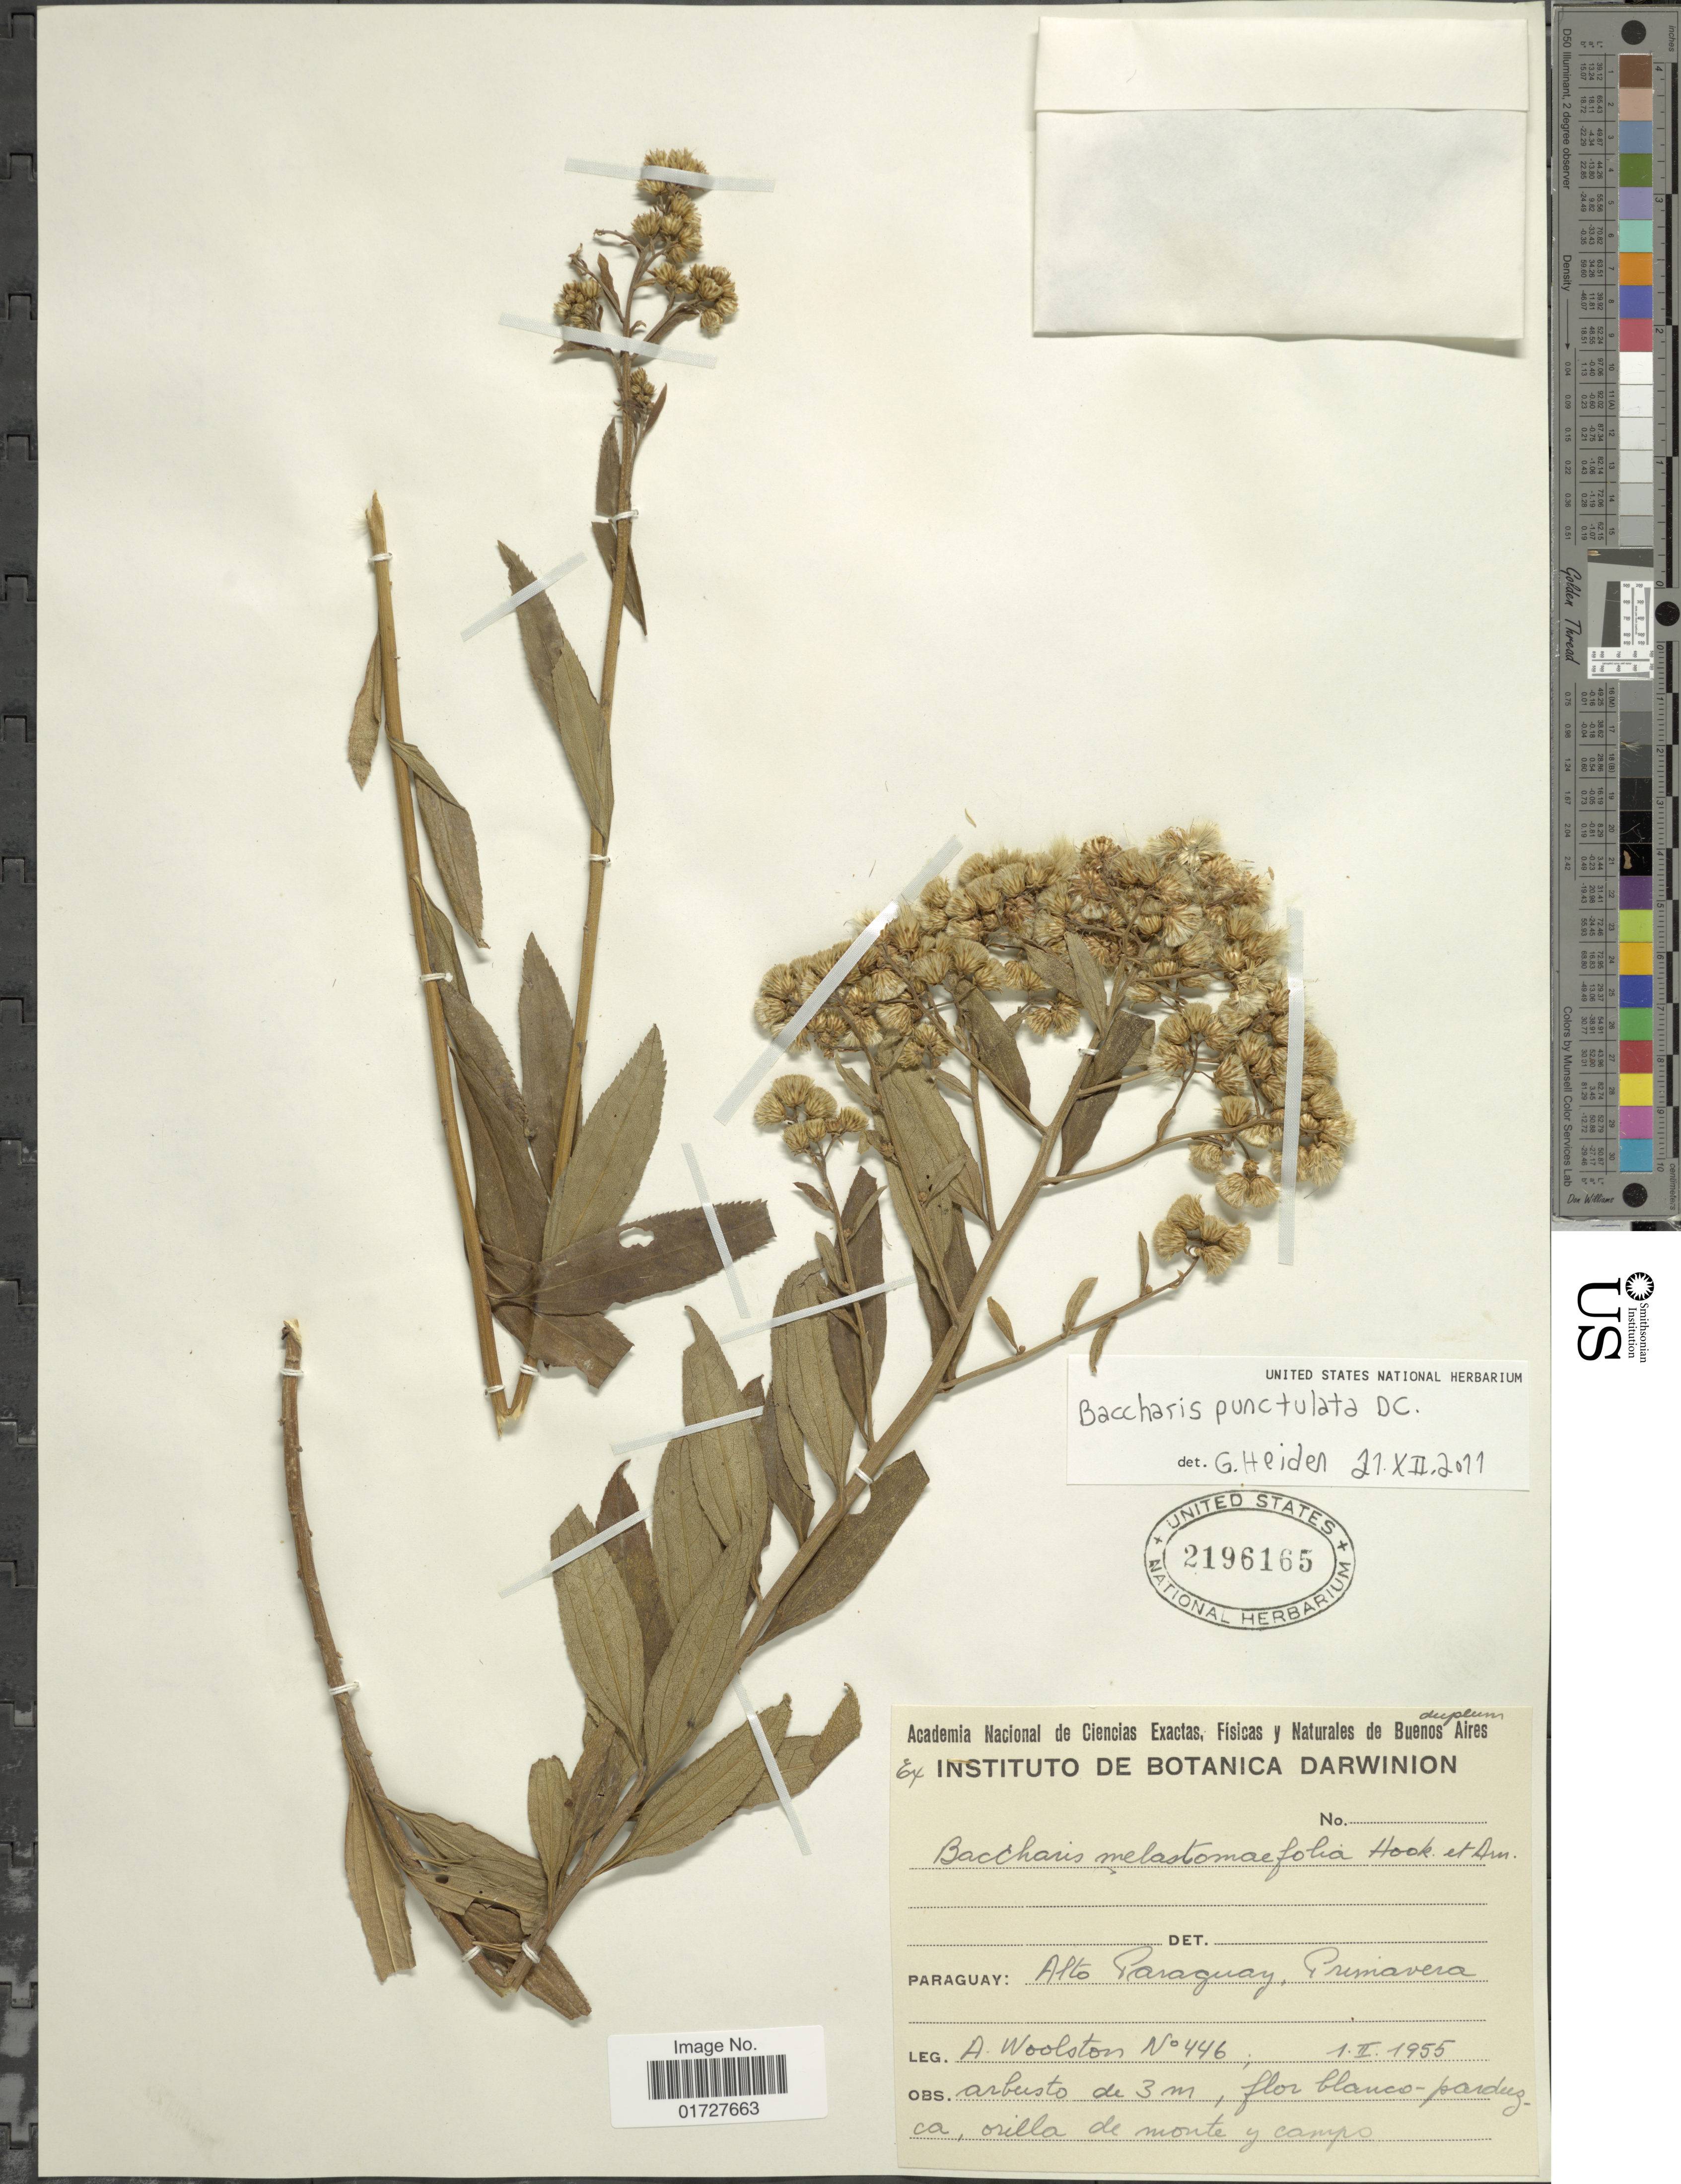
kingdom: Plantae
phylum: Tracheophyta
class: Magnoliopsida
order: Asterales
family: Asteraceae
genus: Baccharis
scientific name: Baccharis punctulata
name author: DC.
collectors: A. Woolston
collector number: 446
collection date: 1955-02-01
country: Paraguay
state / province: Alto Paraguay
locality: Primavera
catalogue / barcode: US 2196165